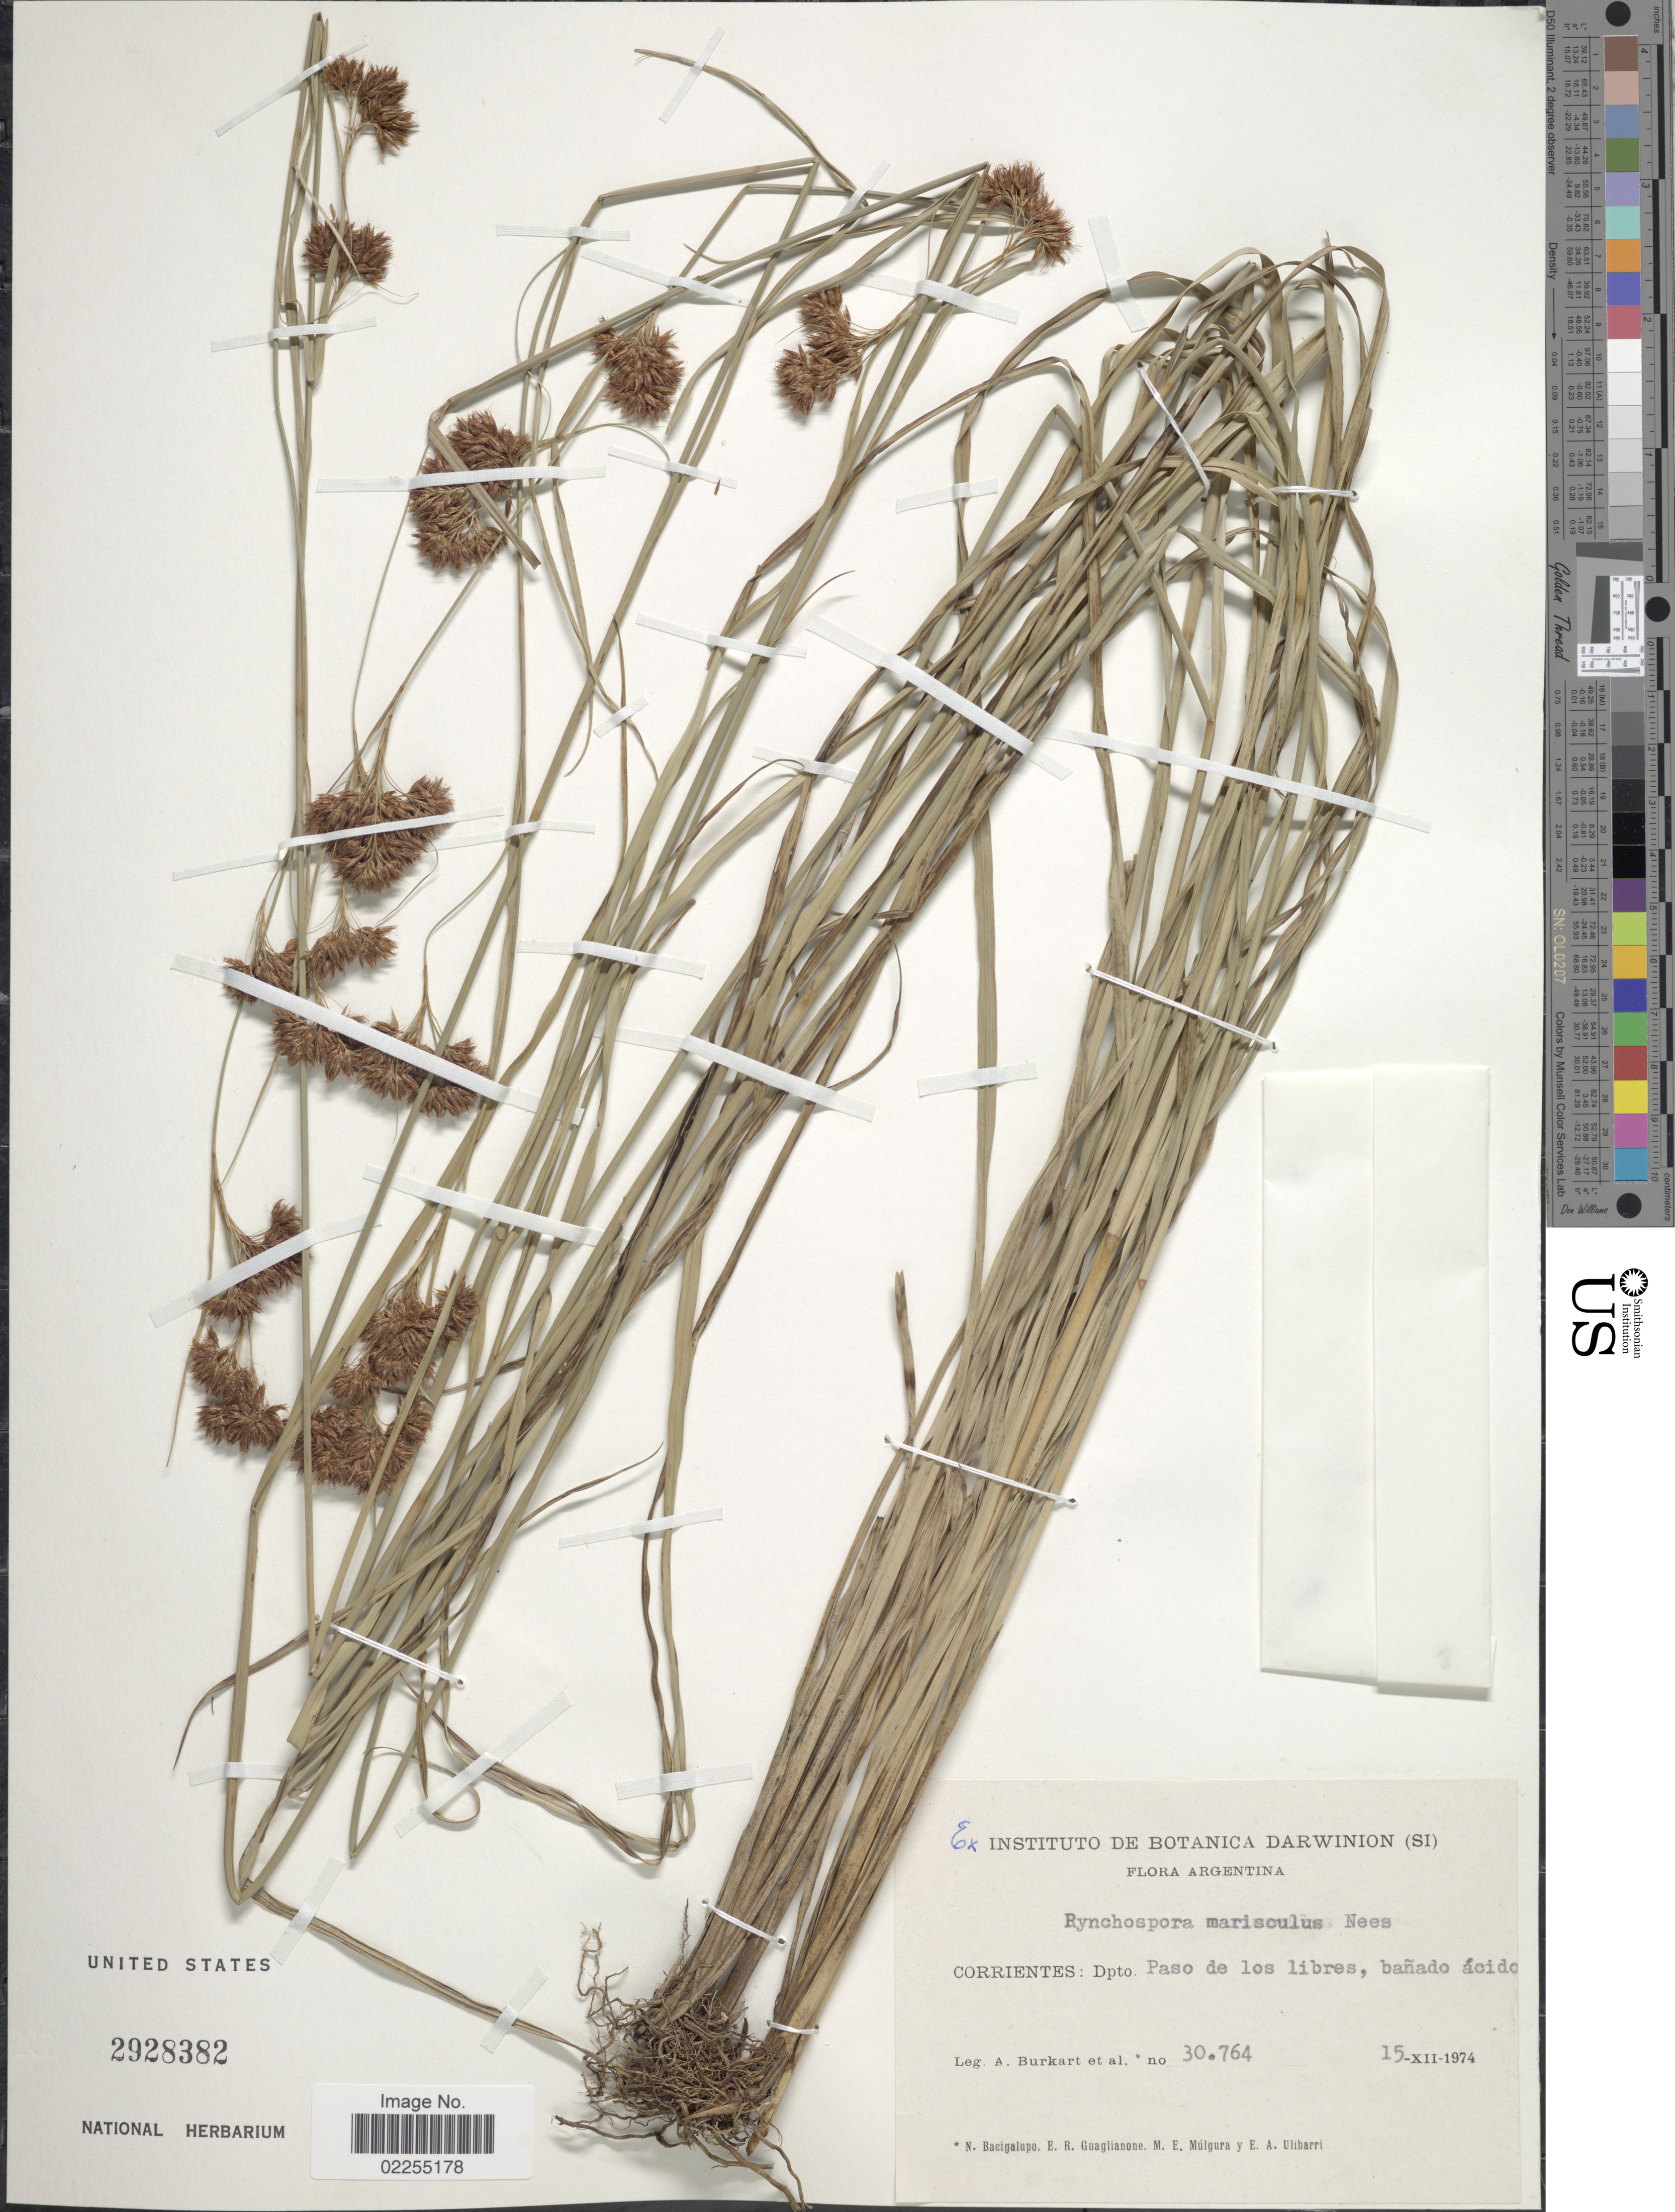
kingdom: Plantae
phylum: Tracheophyta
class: Liliopsida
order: Poales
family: Cyperaceae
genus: Rhynchospora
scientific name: Rhynchospora marisculus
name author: Lindl. & Nees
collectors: A. E. Burkart, N. M. Bacigalupo, E. R. Guaglianone, M. Mulgura & E. A. Ulibarri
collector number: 30764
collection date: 1974-12-15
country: Argentina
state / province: Corrientes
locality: Dpro. Paso de los libres, banado acido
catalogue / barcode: US 2928382